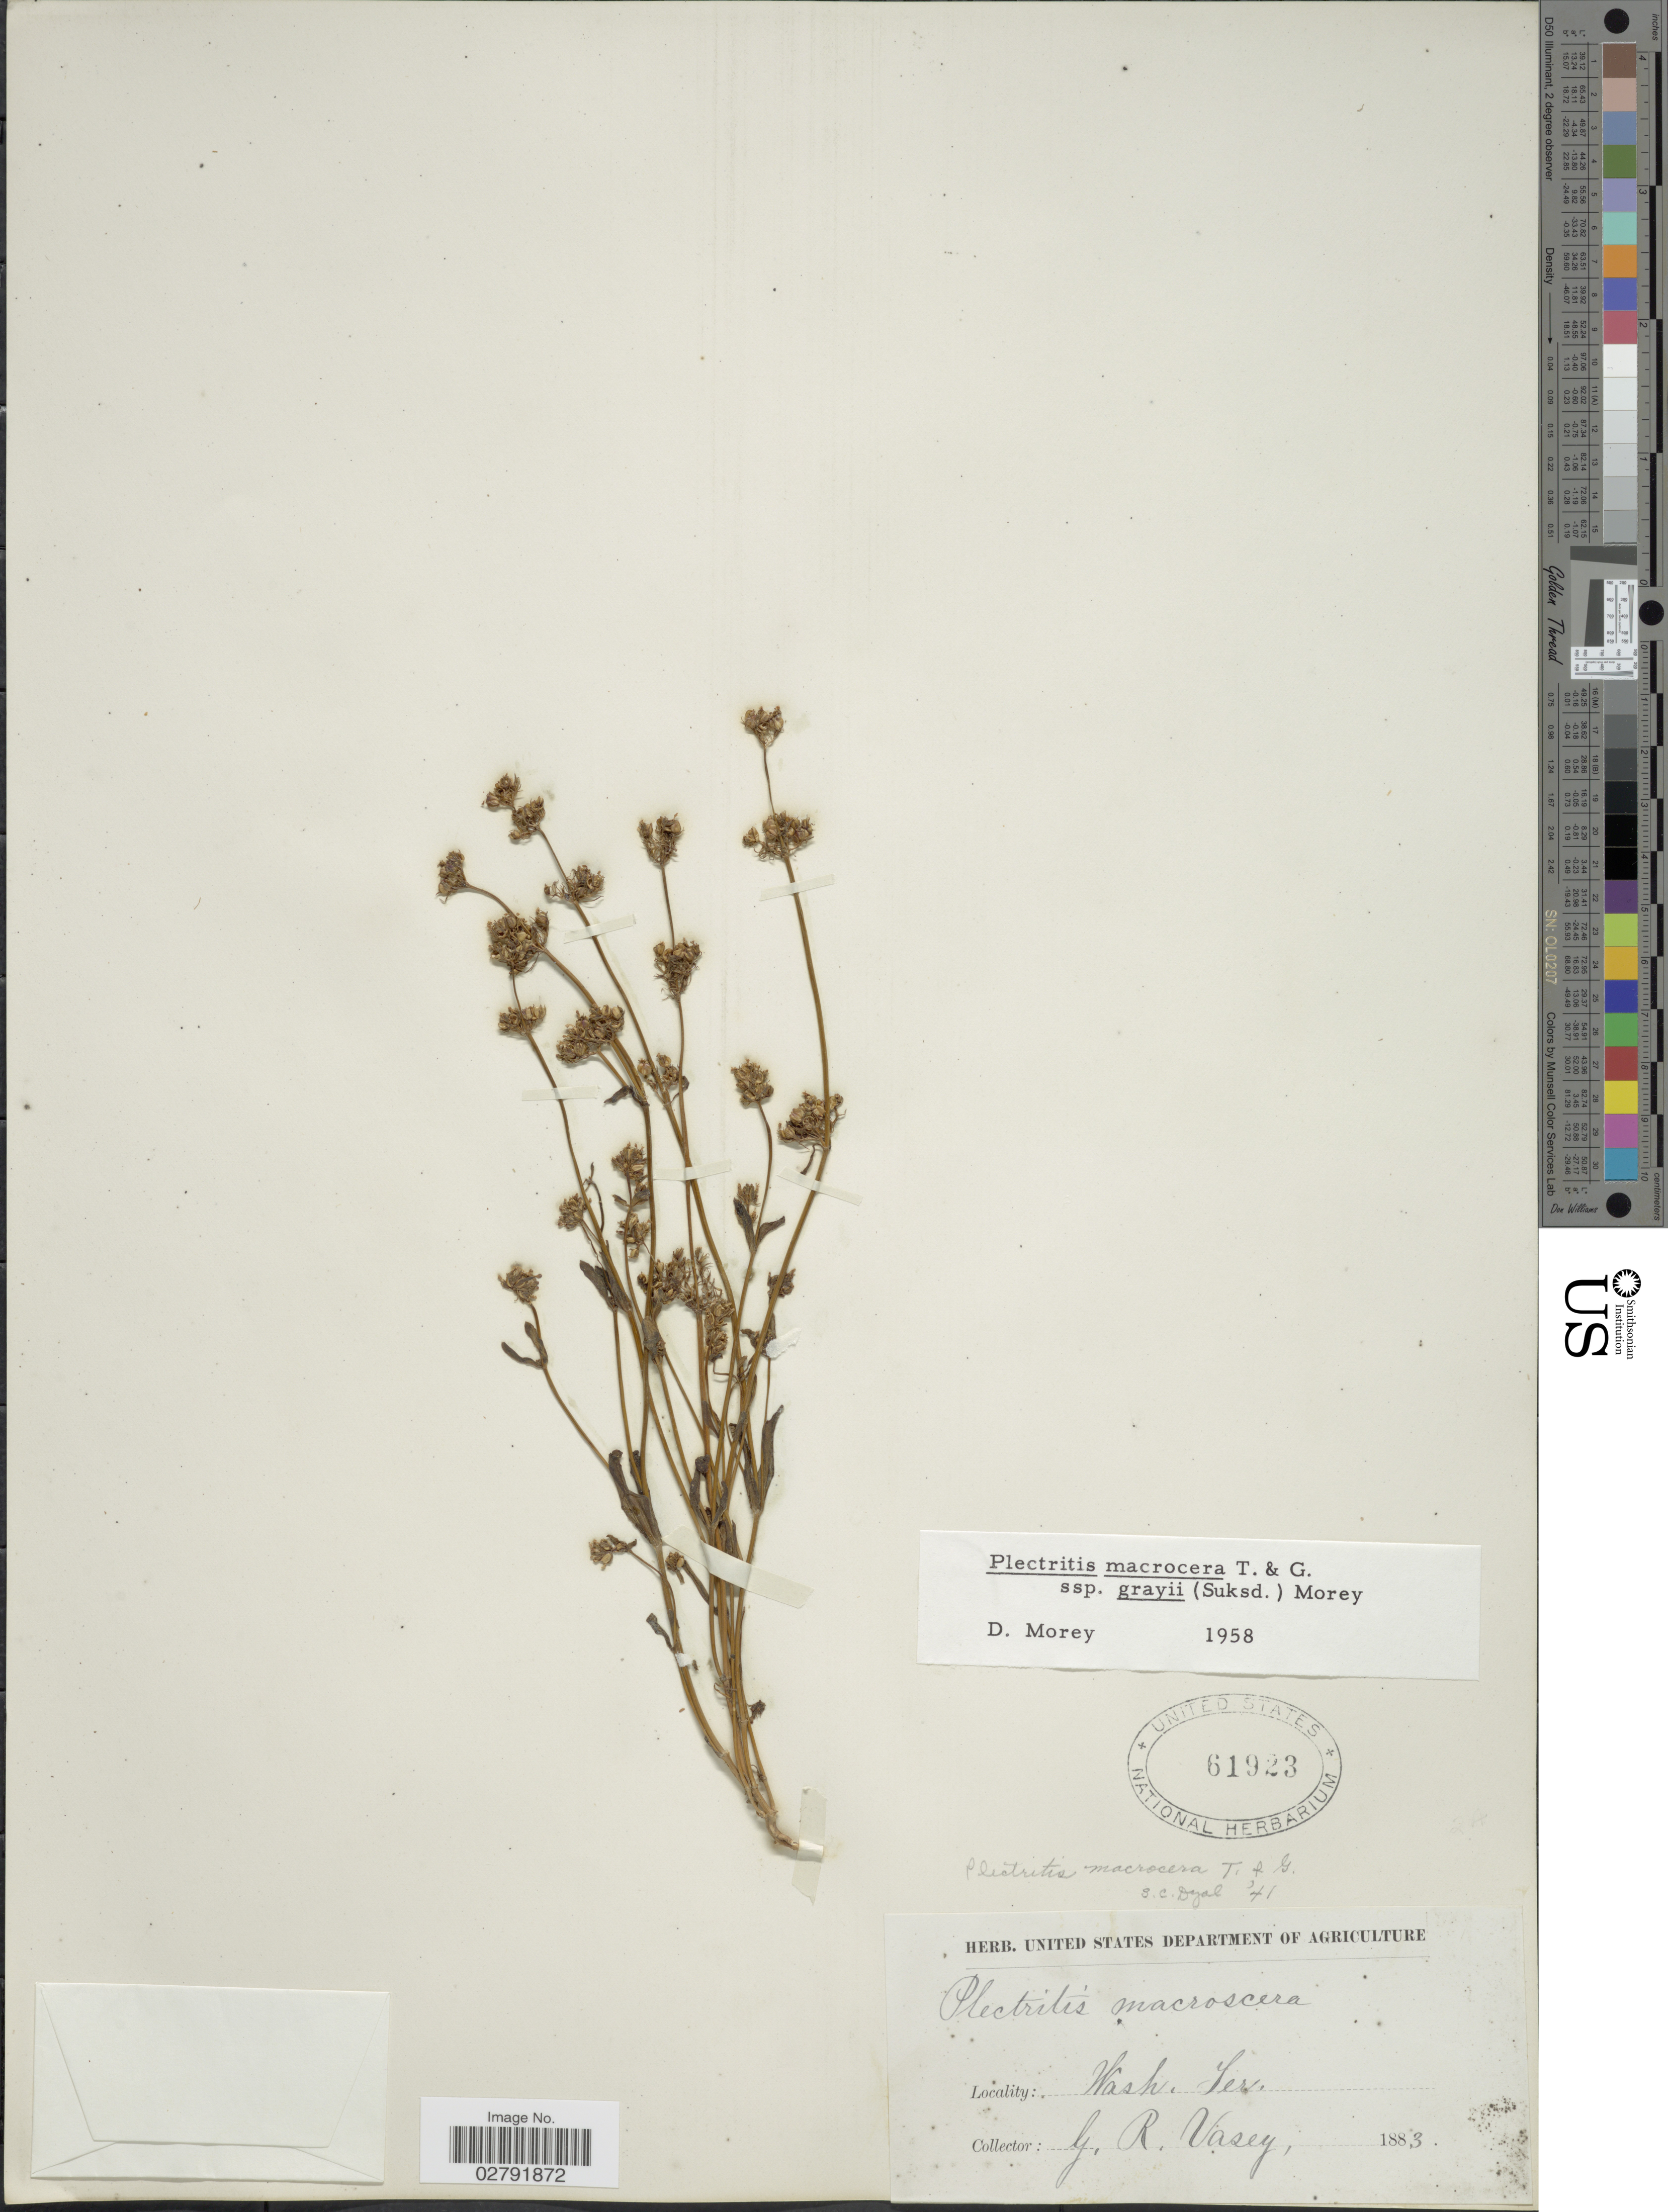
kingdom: Plantae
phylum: Tracheophyta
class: Magnoliopsida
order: Dipsacales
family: Caprifoliaceae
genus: Plectritis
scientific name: Plectritis macrocera subsp. grayi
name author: (Suksd.) Morey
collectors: G. R. Vasey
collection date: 1883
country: United States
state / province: Washington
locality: Wash. Ter.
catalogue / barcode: US 61923